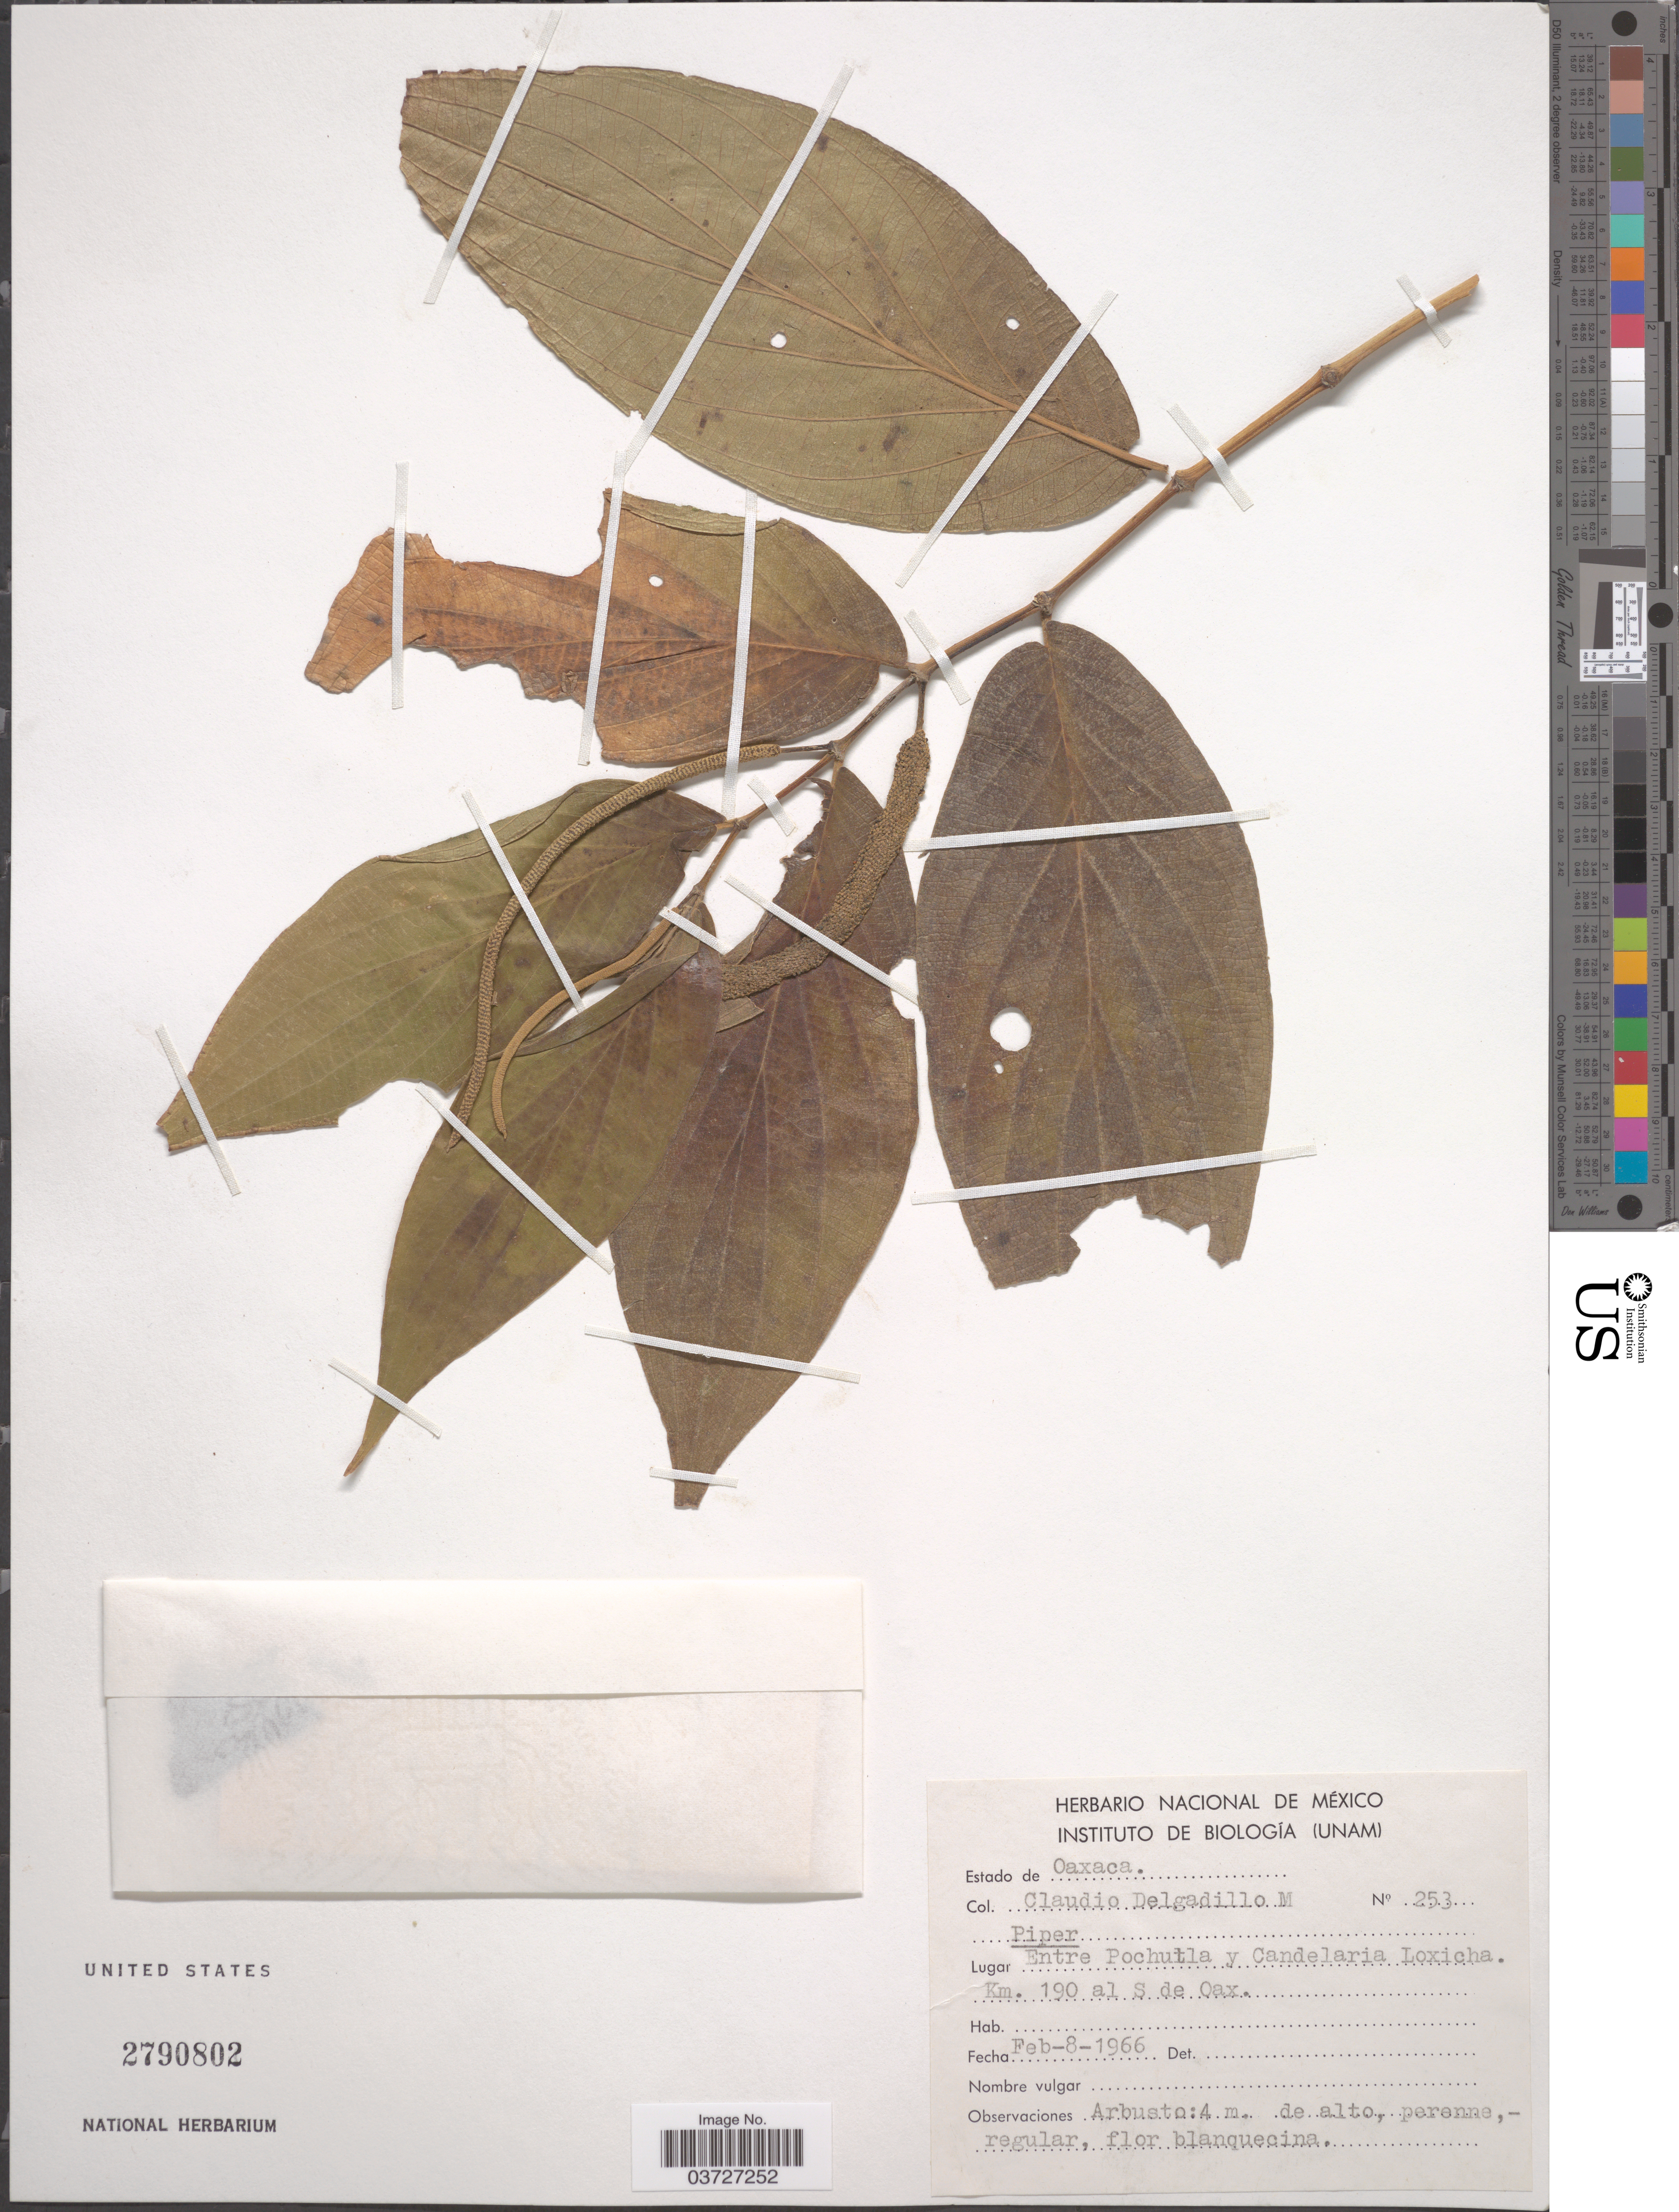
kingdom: Plantae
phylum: Tracheophyta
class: Magnoliopsida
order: Piperales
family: Piperaceae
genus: Piper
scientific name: Piper sp.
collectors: C. Delgadilla Moya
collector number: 253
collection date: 1966-02-08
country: Mexico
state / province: Oaxaca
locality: Entre Pochutla y Candelaria Loxicha. Km. 190 al S de Oax.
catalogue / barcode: US 2790802